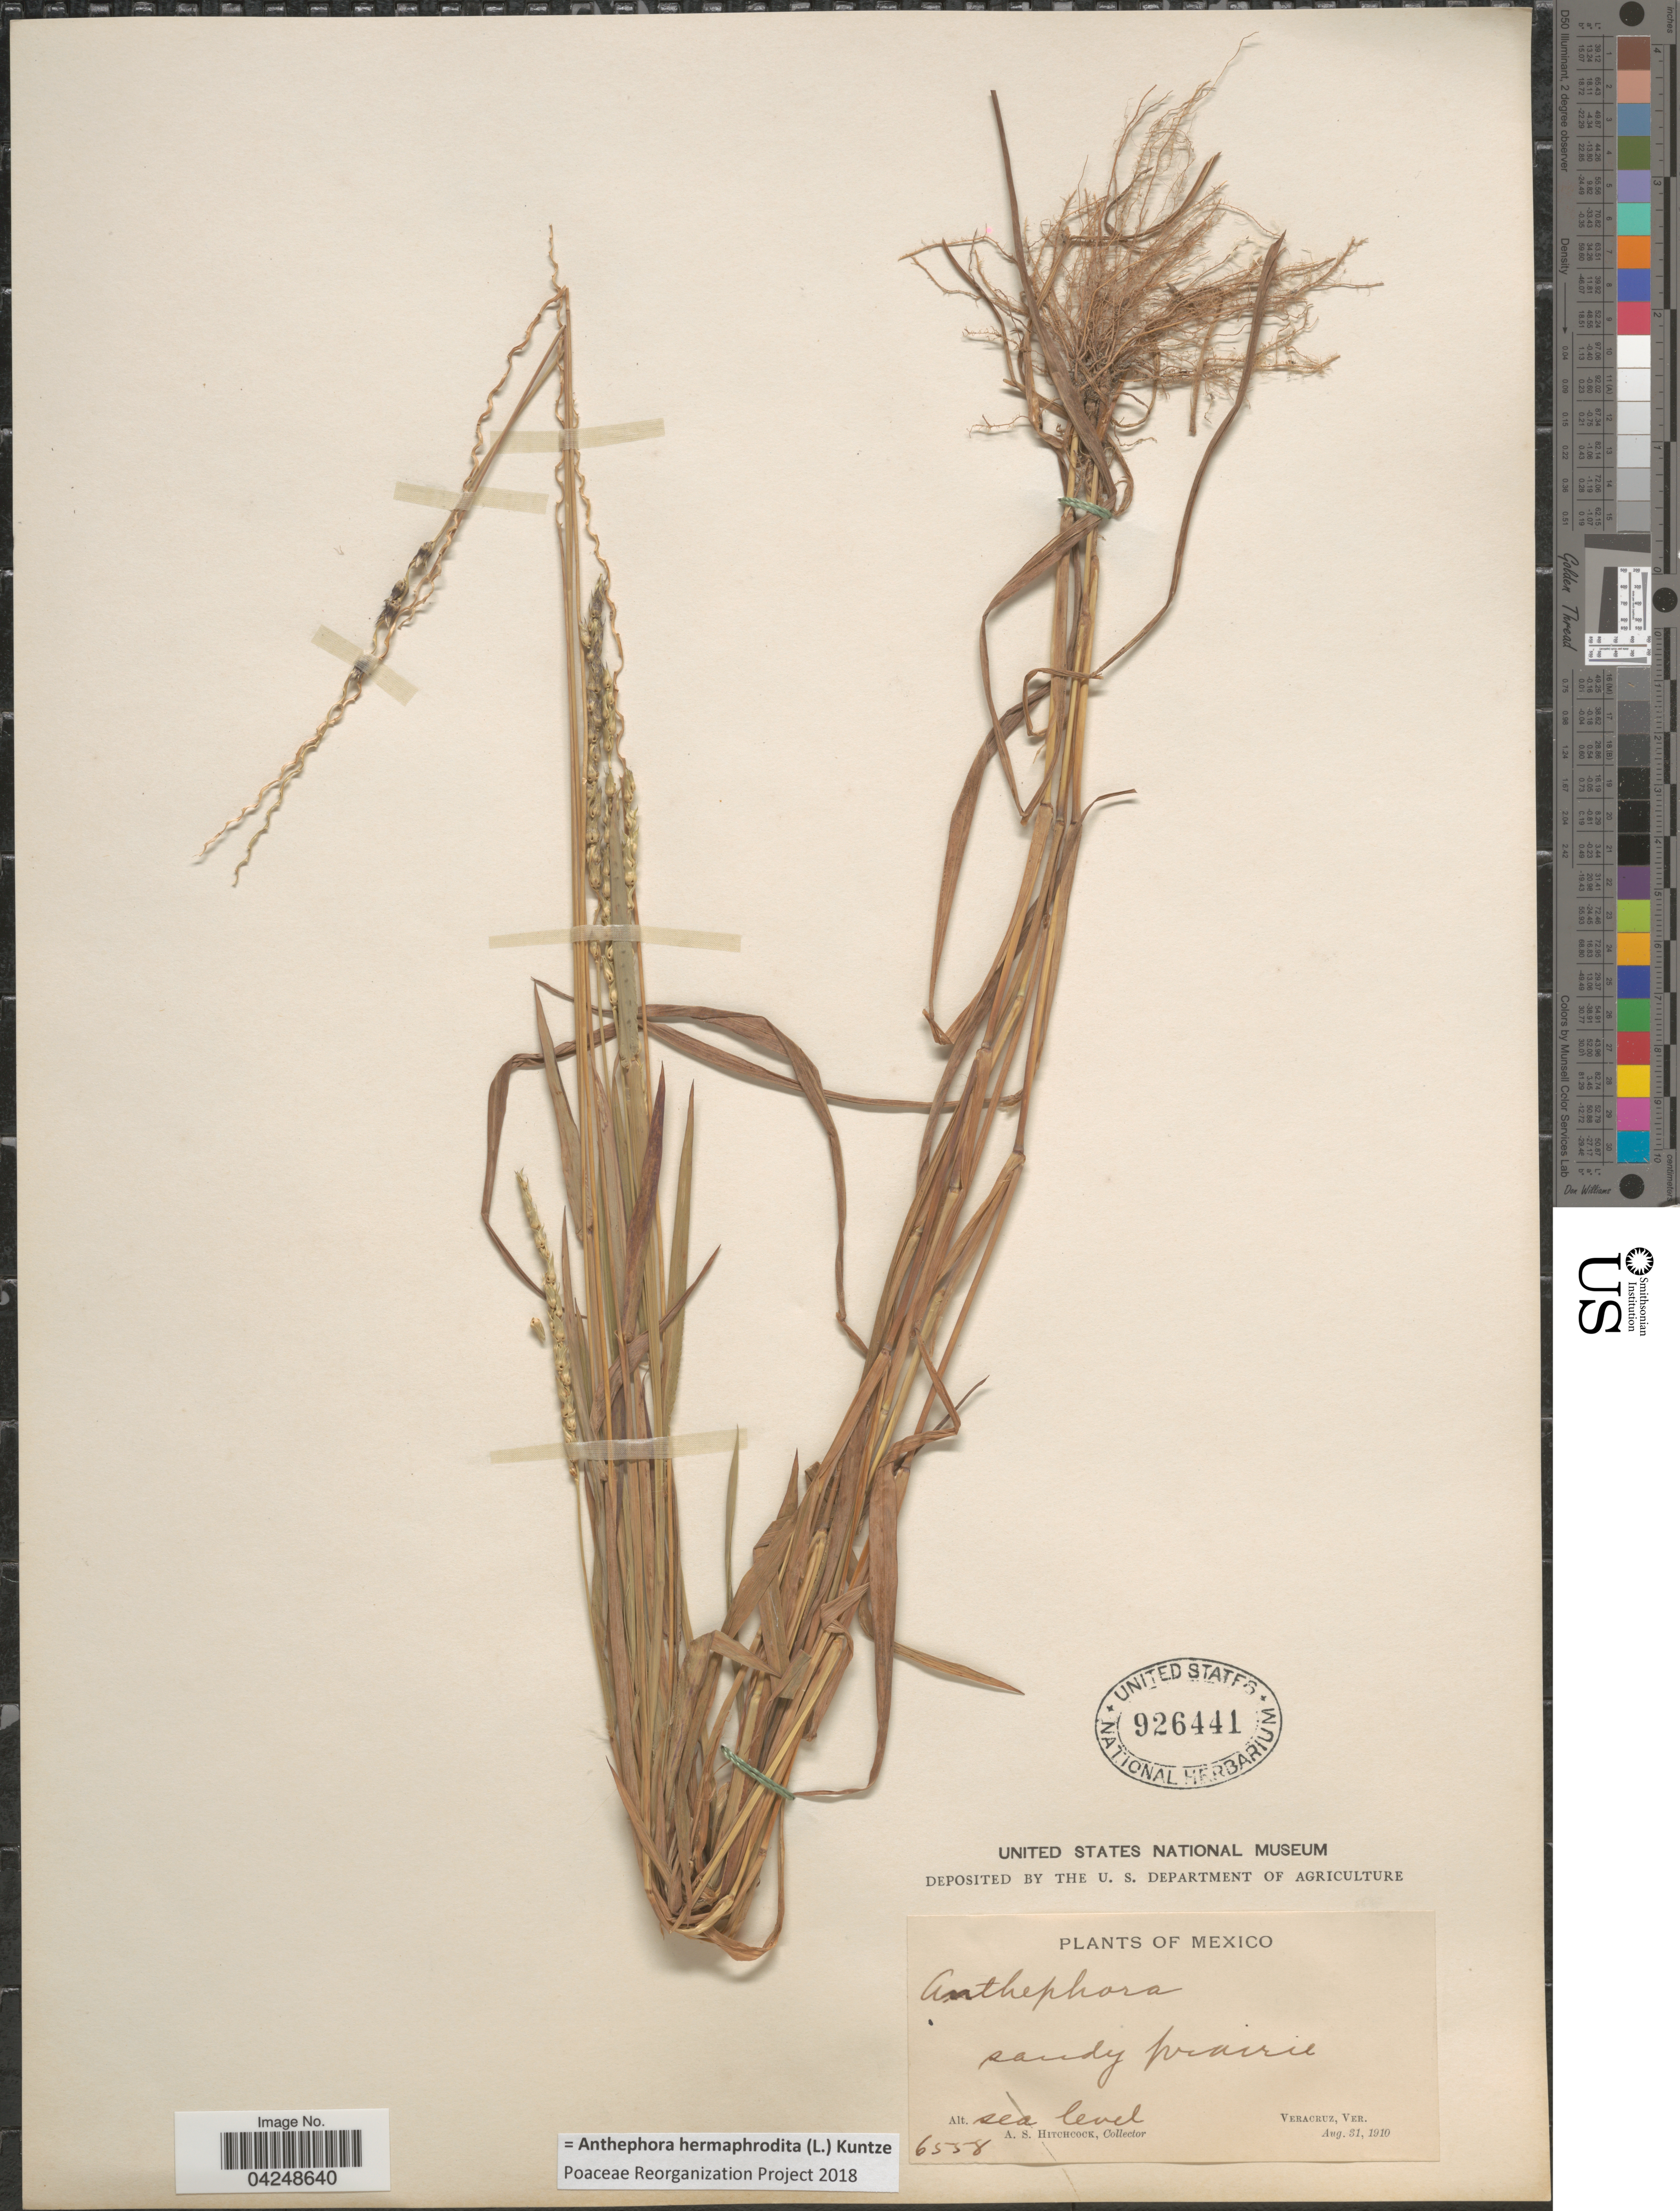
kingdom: Plantae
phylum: Tracheophyta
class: Liliopsida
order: Poales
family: Poaceae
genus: Anthephora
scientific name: Anthephora hermaphrodita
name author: (L.) Kuntze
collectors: A. S. Hitchcock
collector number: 6558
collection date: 1910-08-31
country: Mexico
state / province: Veracruz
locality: Veracruz, Ver.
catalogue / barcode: US 926441